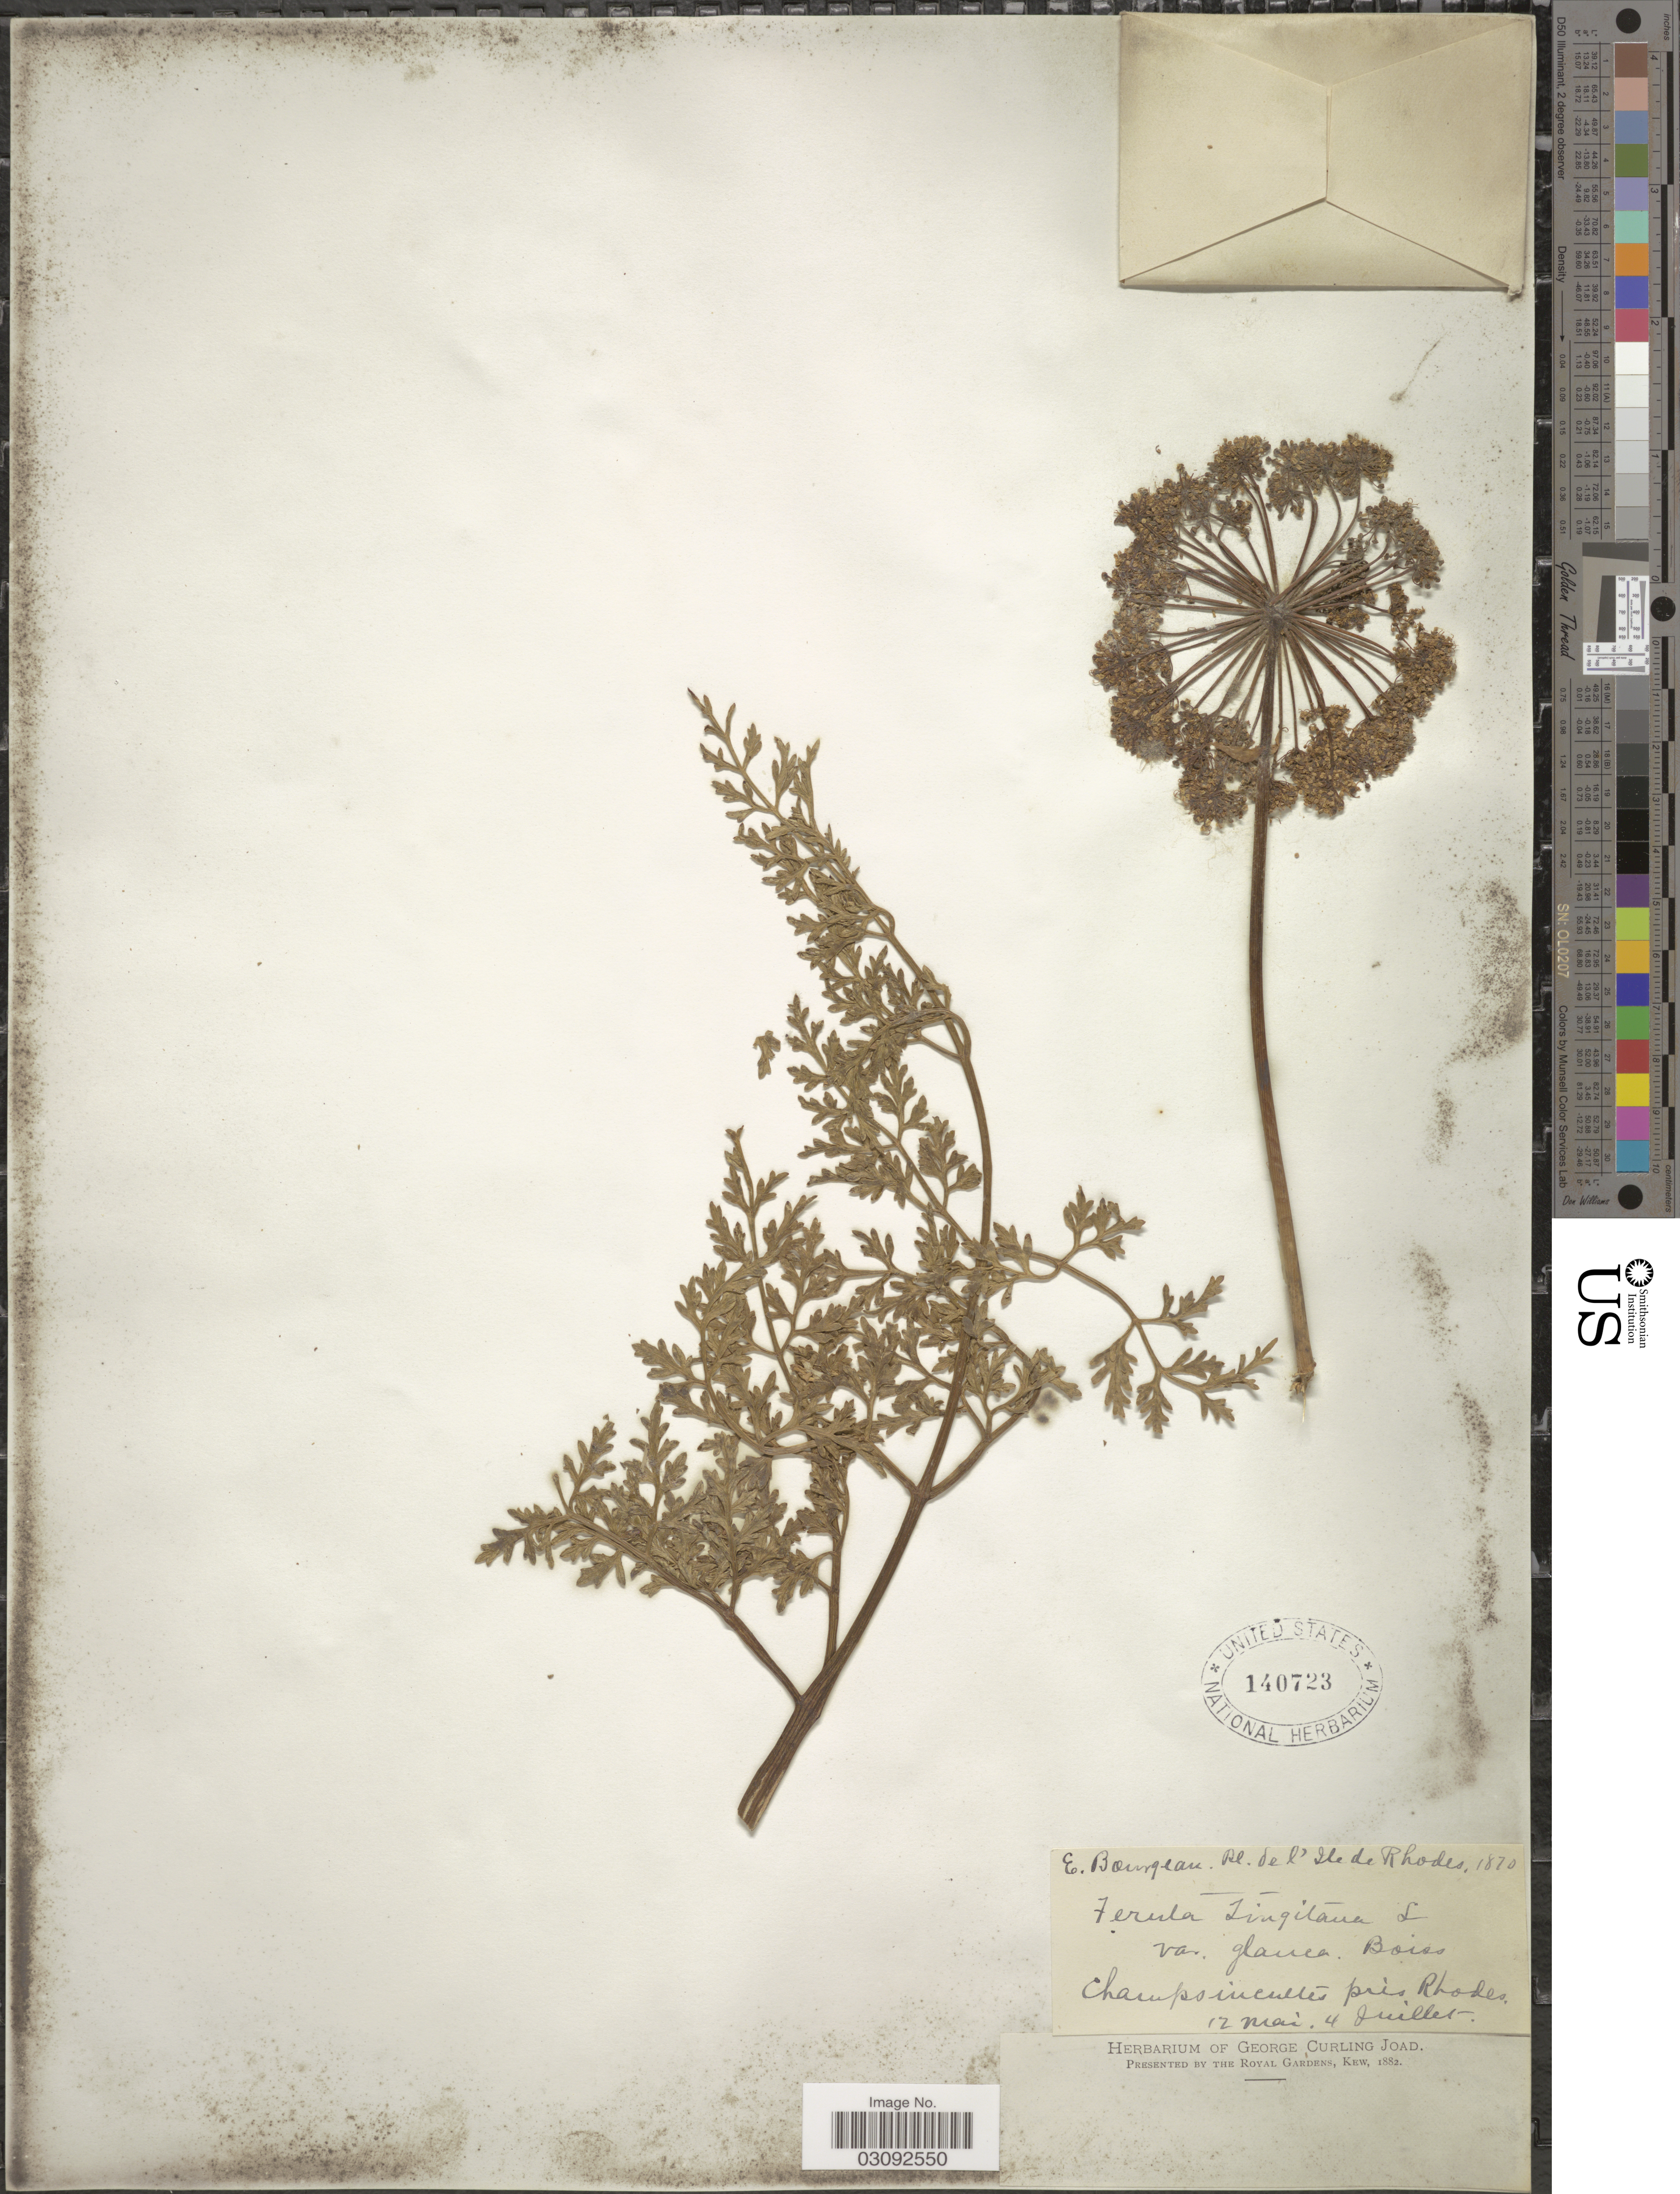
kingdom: Plantae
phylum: Tracheophyta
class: Magnoliopsida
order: Apiales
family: Apiaceae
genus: Ferula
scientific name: Ferula tingitana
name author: L.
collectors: E. Bourgeau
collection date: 1870-05-12/1870-07-04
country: Greece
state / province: South Aegean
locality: Ile de Rhodes. Prés Rhodes.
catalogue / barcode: US 140723